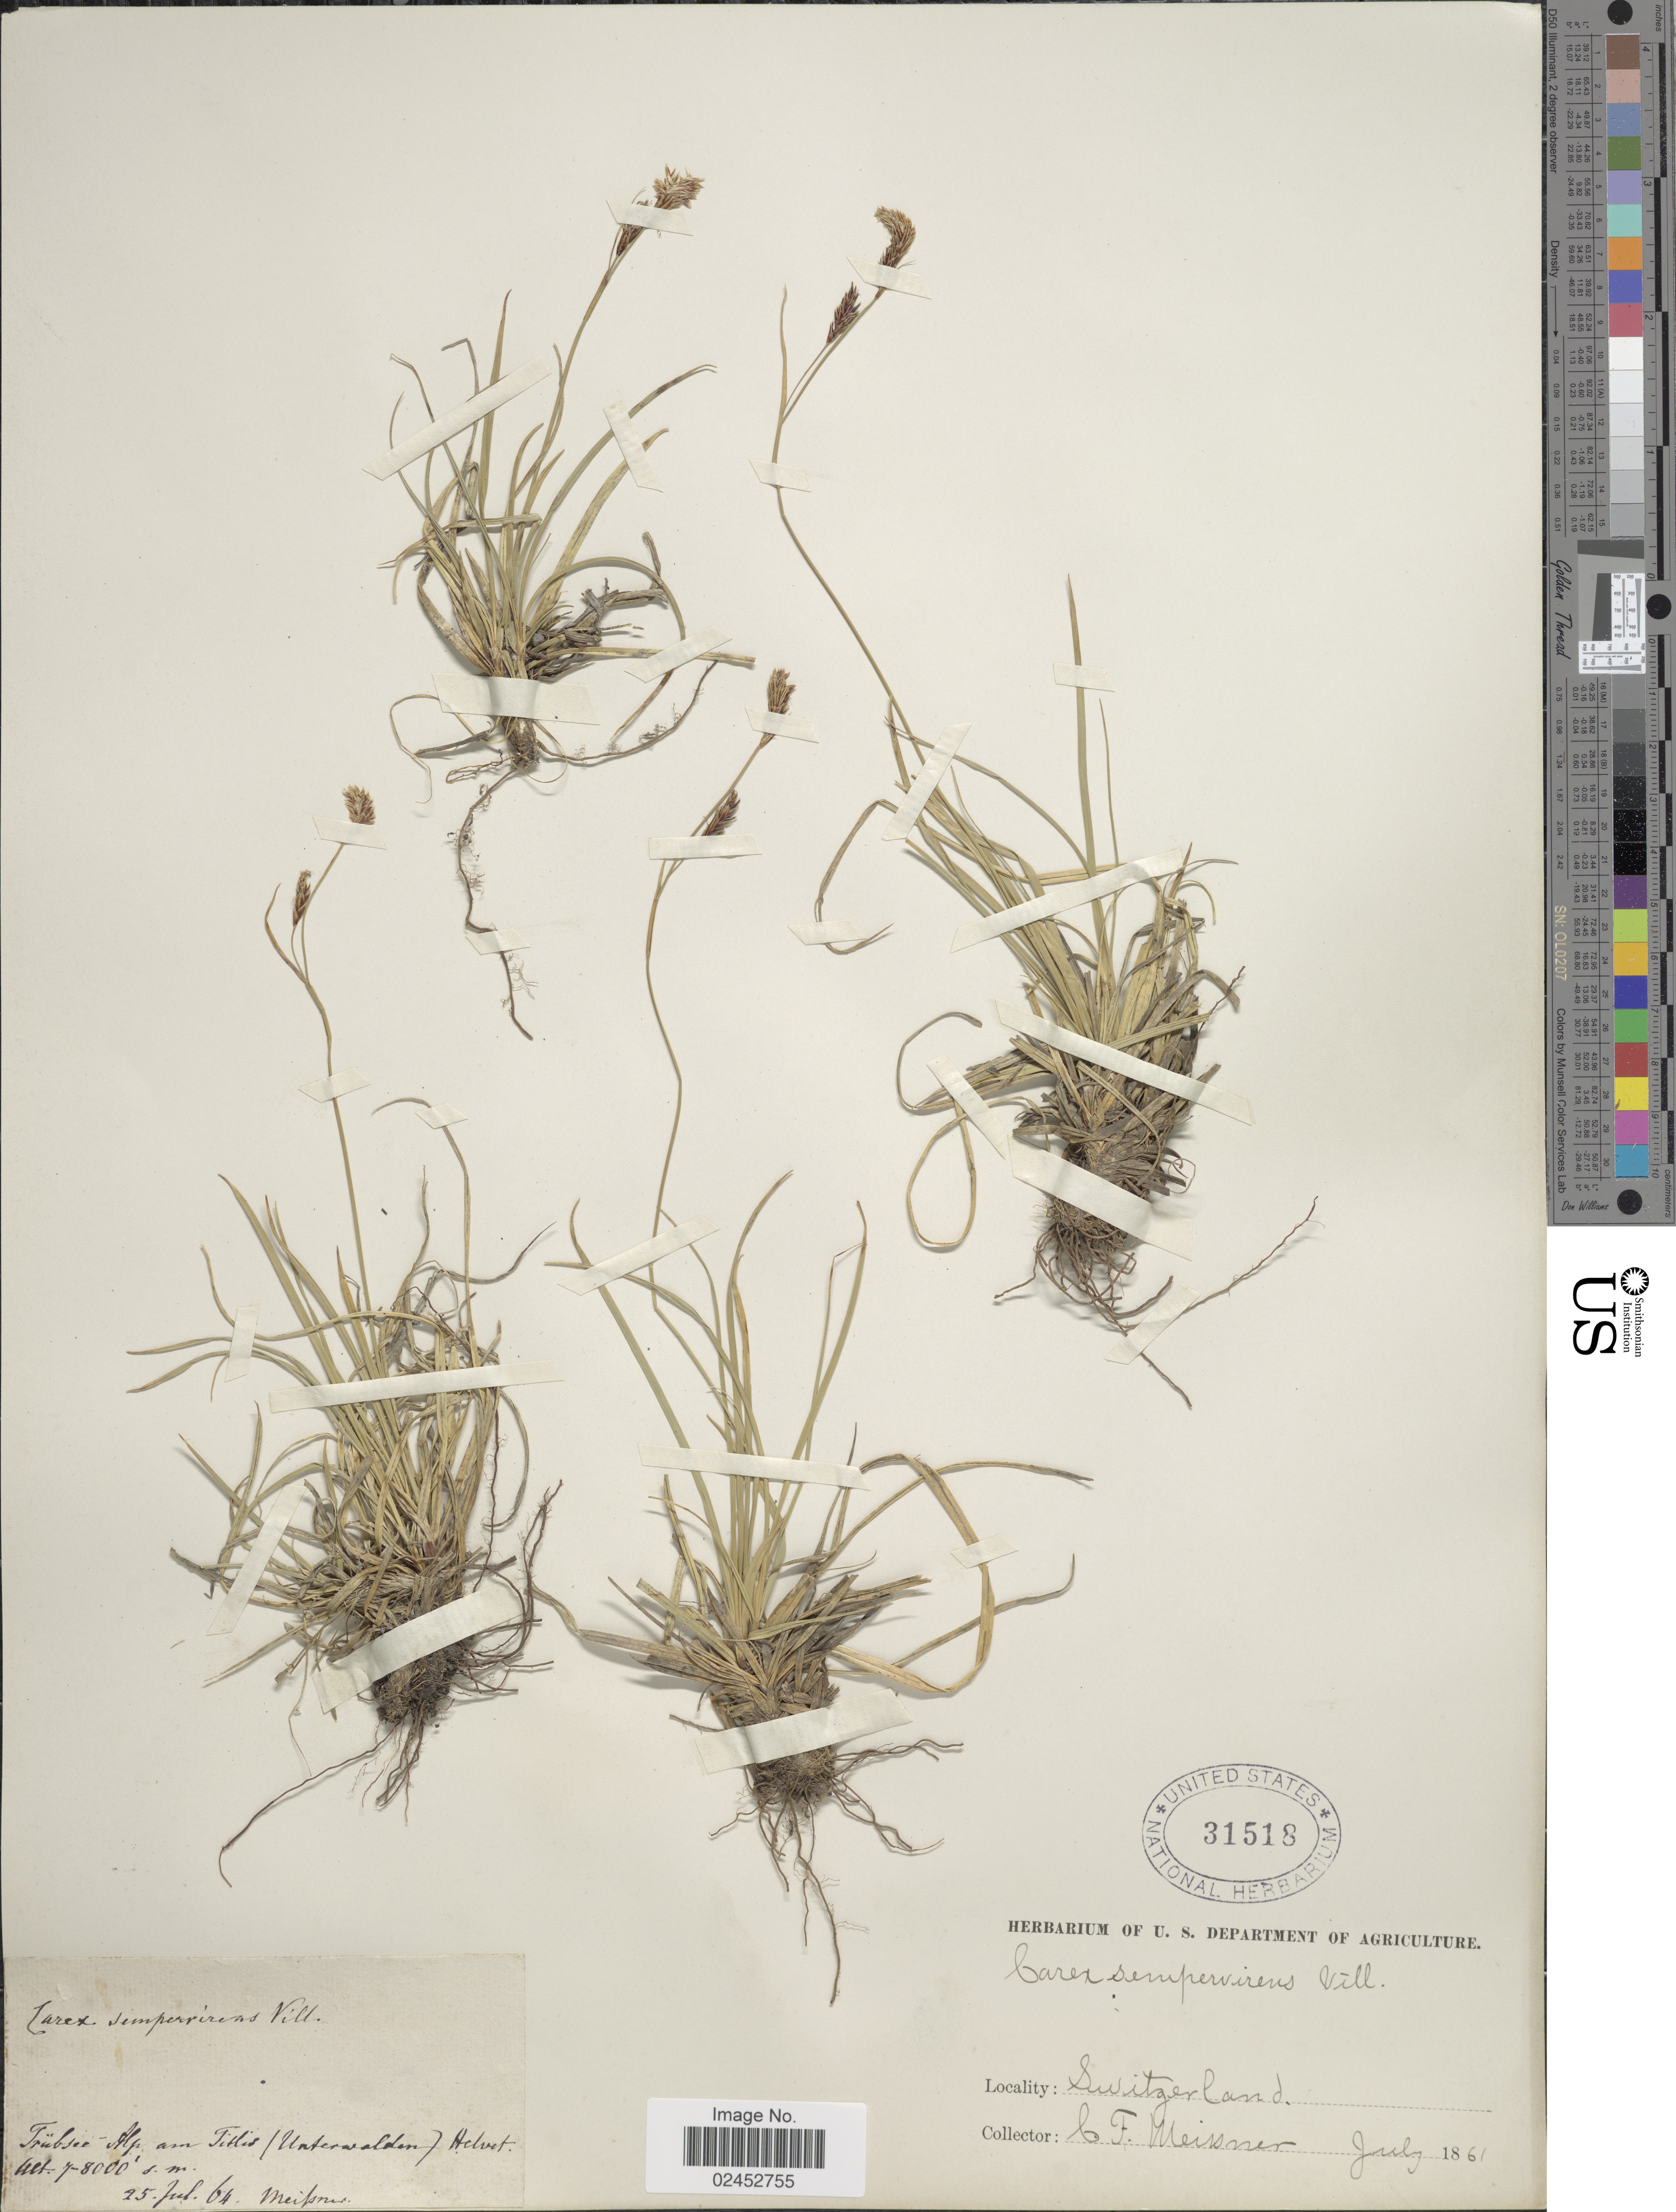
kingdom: Plantae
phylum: Tracheophyta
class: Liliopsida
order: Poales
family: Cyperaceae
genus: Carex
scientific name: Carex sempervirens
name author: Vill.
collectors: C. F. W. Meissner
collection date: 1861-07/1864-07-25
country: Switzerland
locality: Trubser-Alp am Titlis (Unterwalden) Helvet.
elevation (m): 7000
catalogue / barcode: US 31518